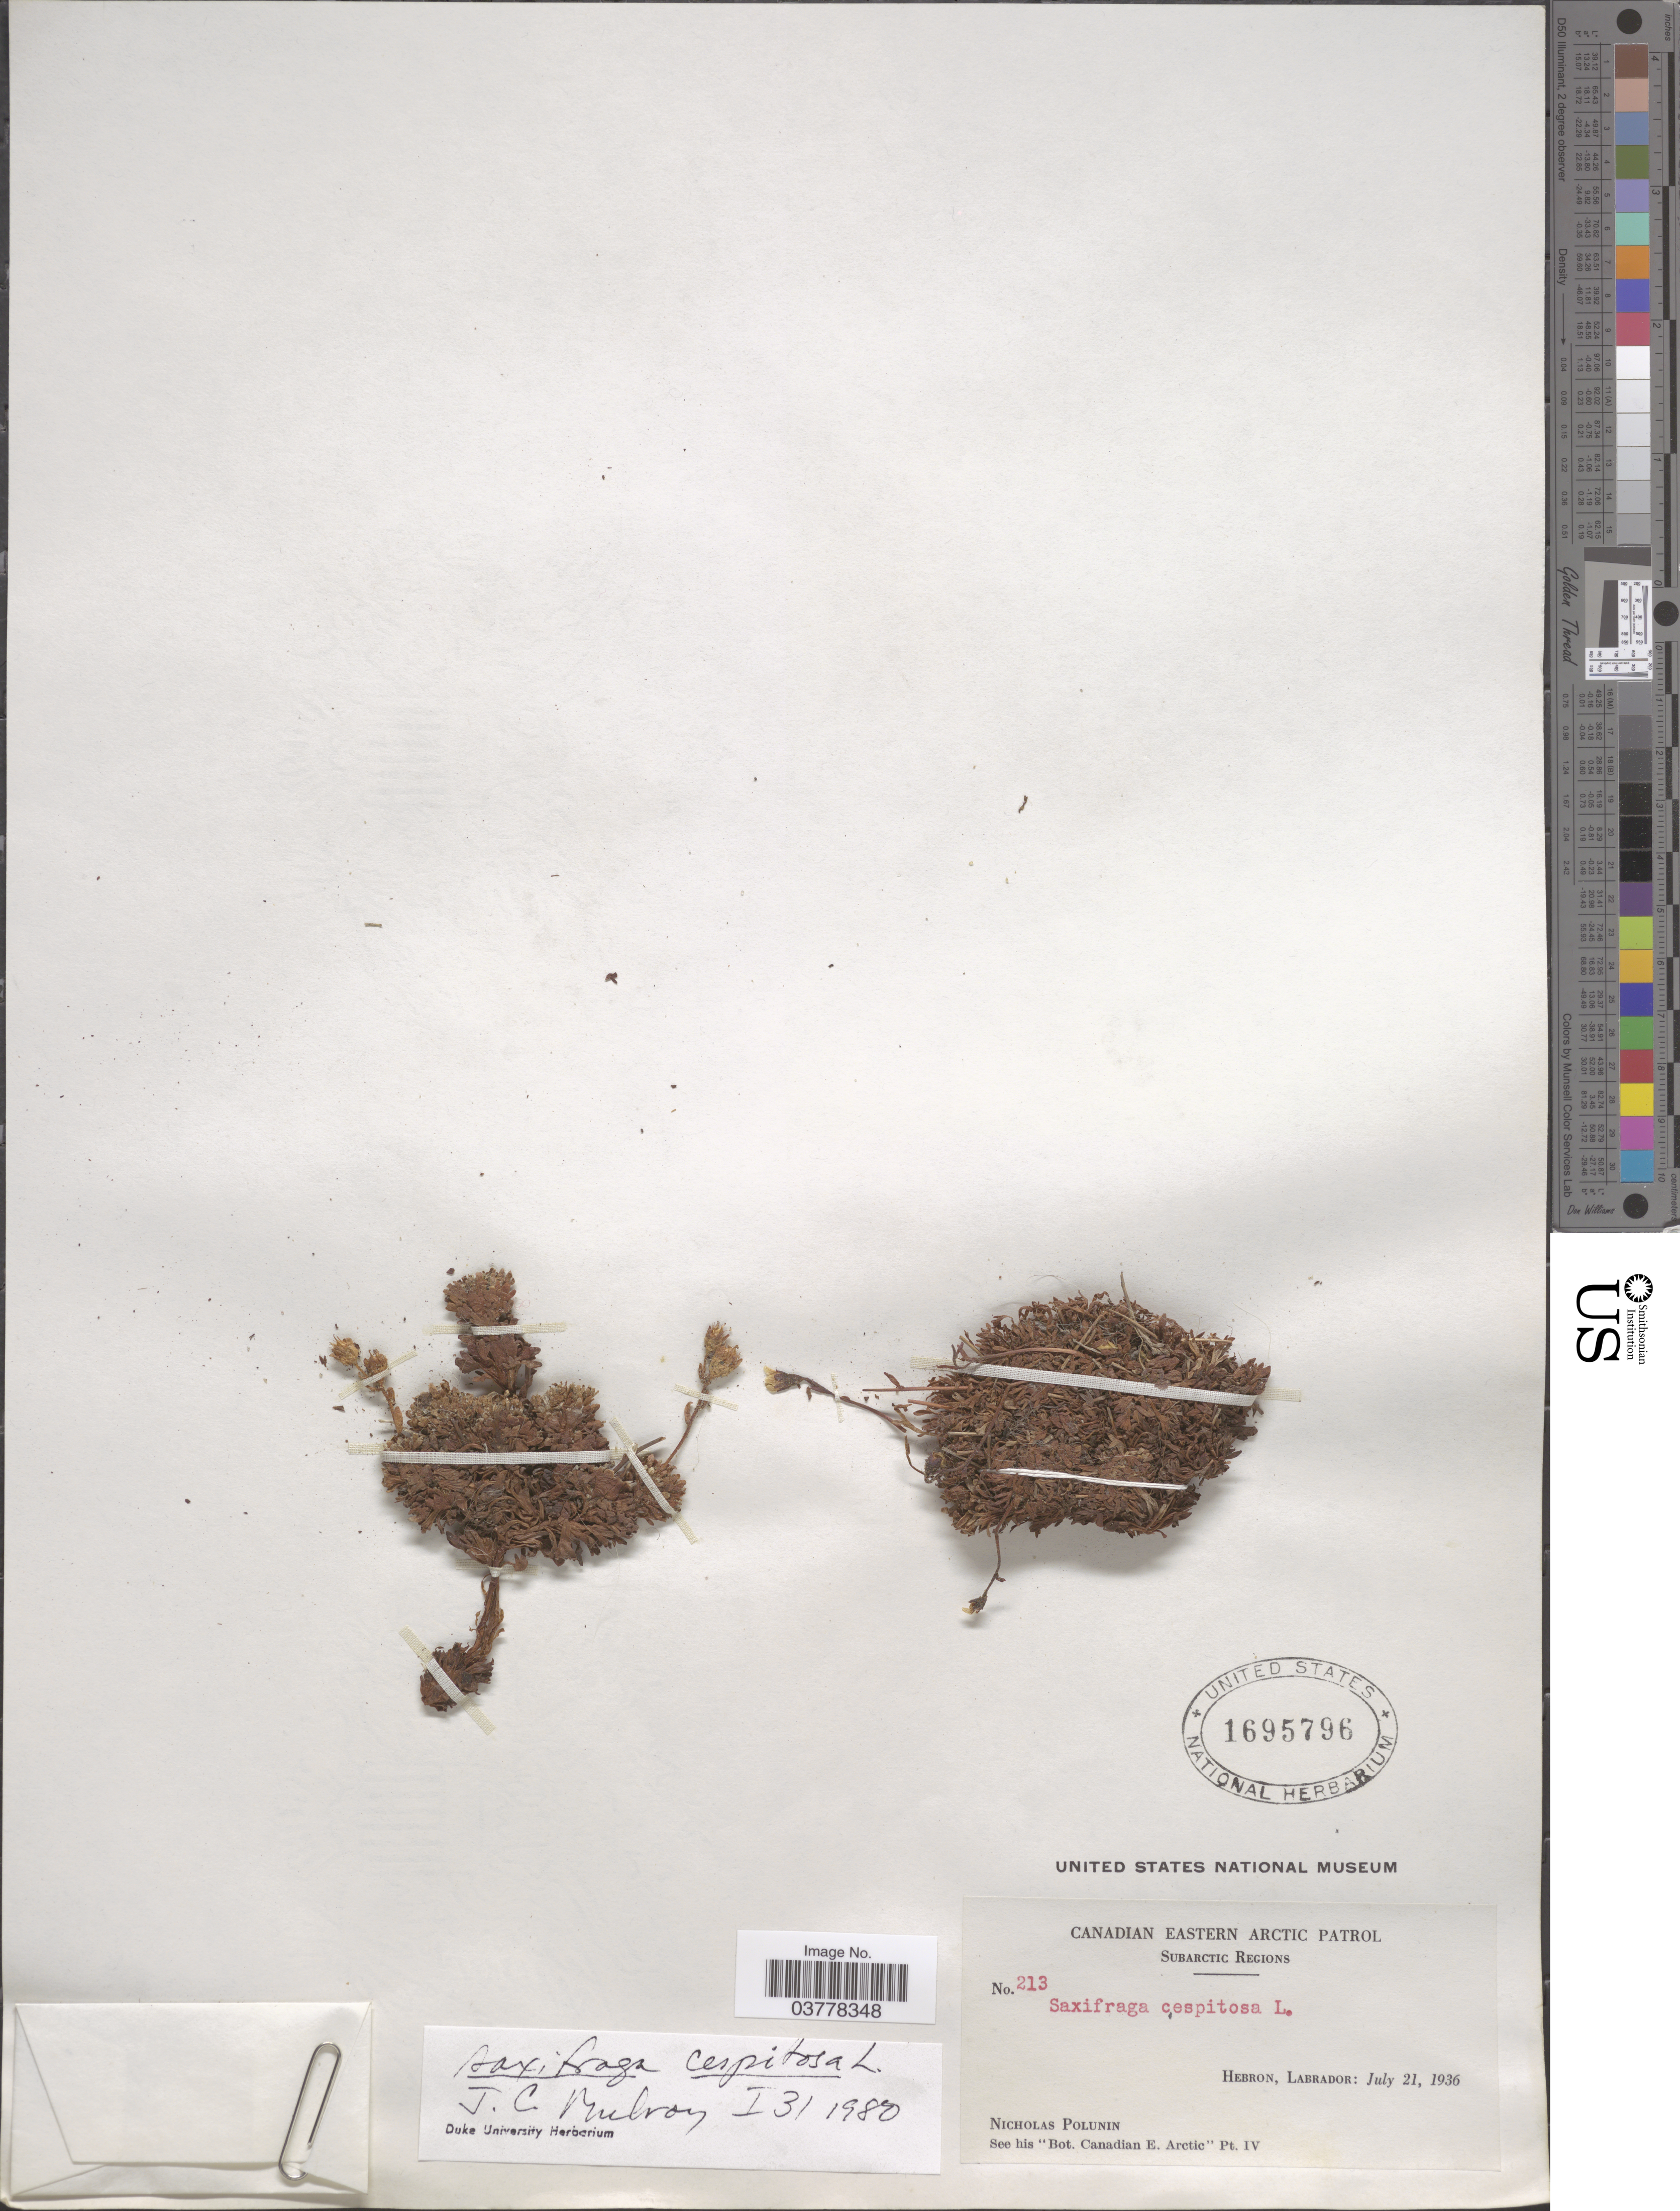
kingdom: Plantae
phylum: Tracheophyta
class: Magnoliopsida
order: Saxifragales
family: Saxifragaceae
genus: Saxifraga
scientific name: Saxifraga caespitosa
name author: L.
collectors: N. V. Polunin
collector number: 213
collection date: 1936-07-21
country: Canada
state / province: Newfoundland and Labrador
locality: Subarctic Regions. Hebron, Labrador.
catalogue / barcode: US 1695796